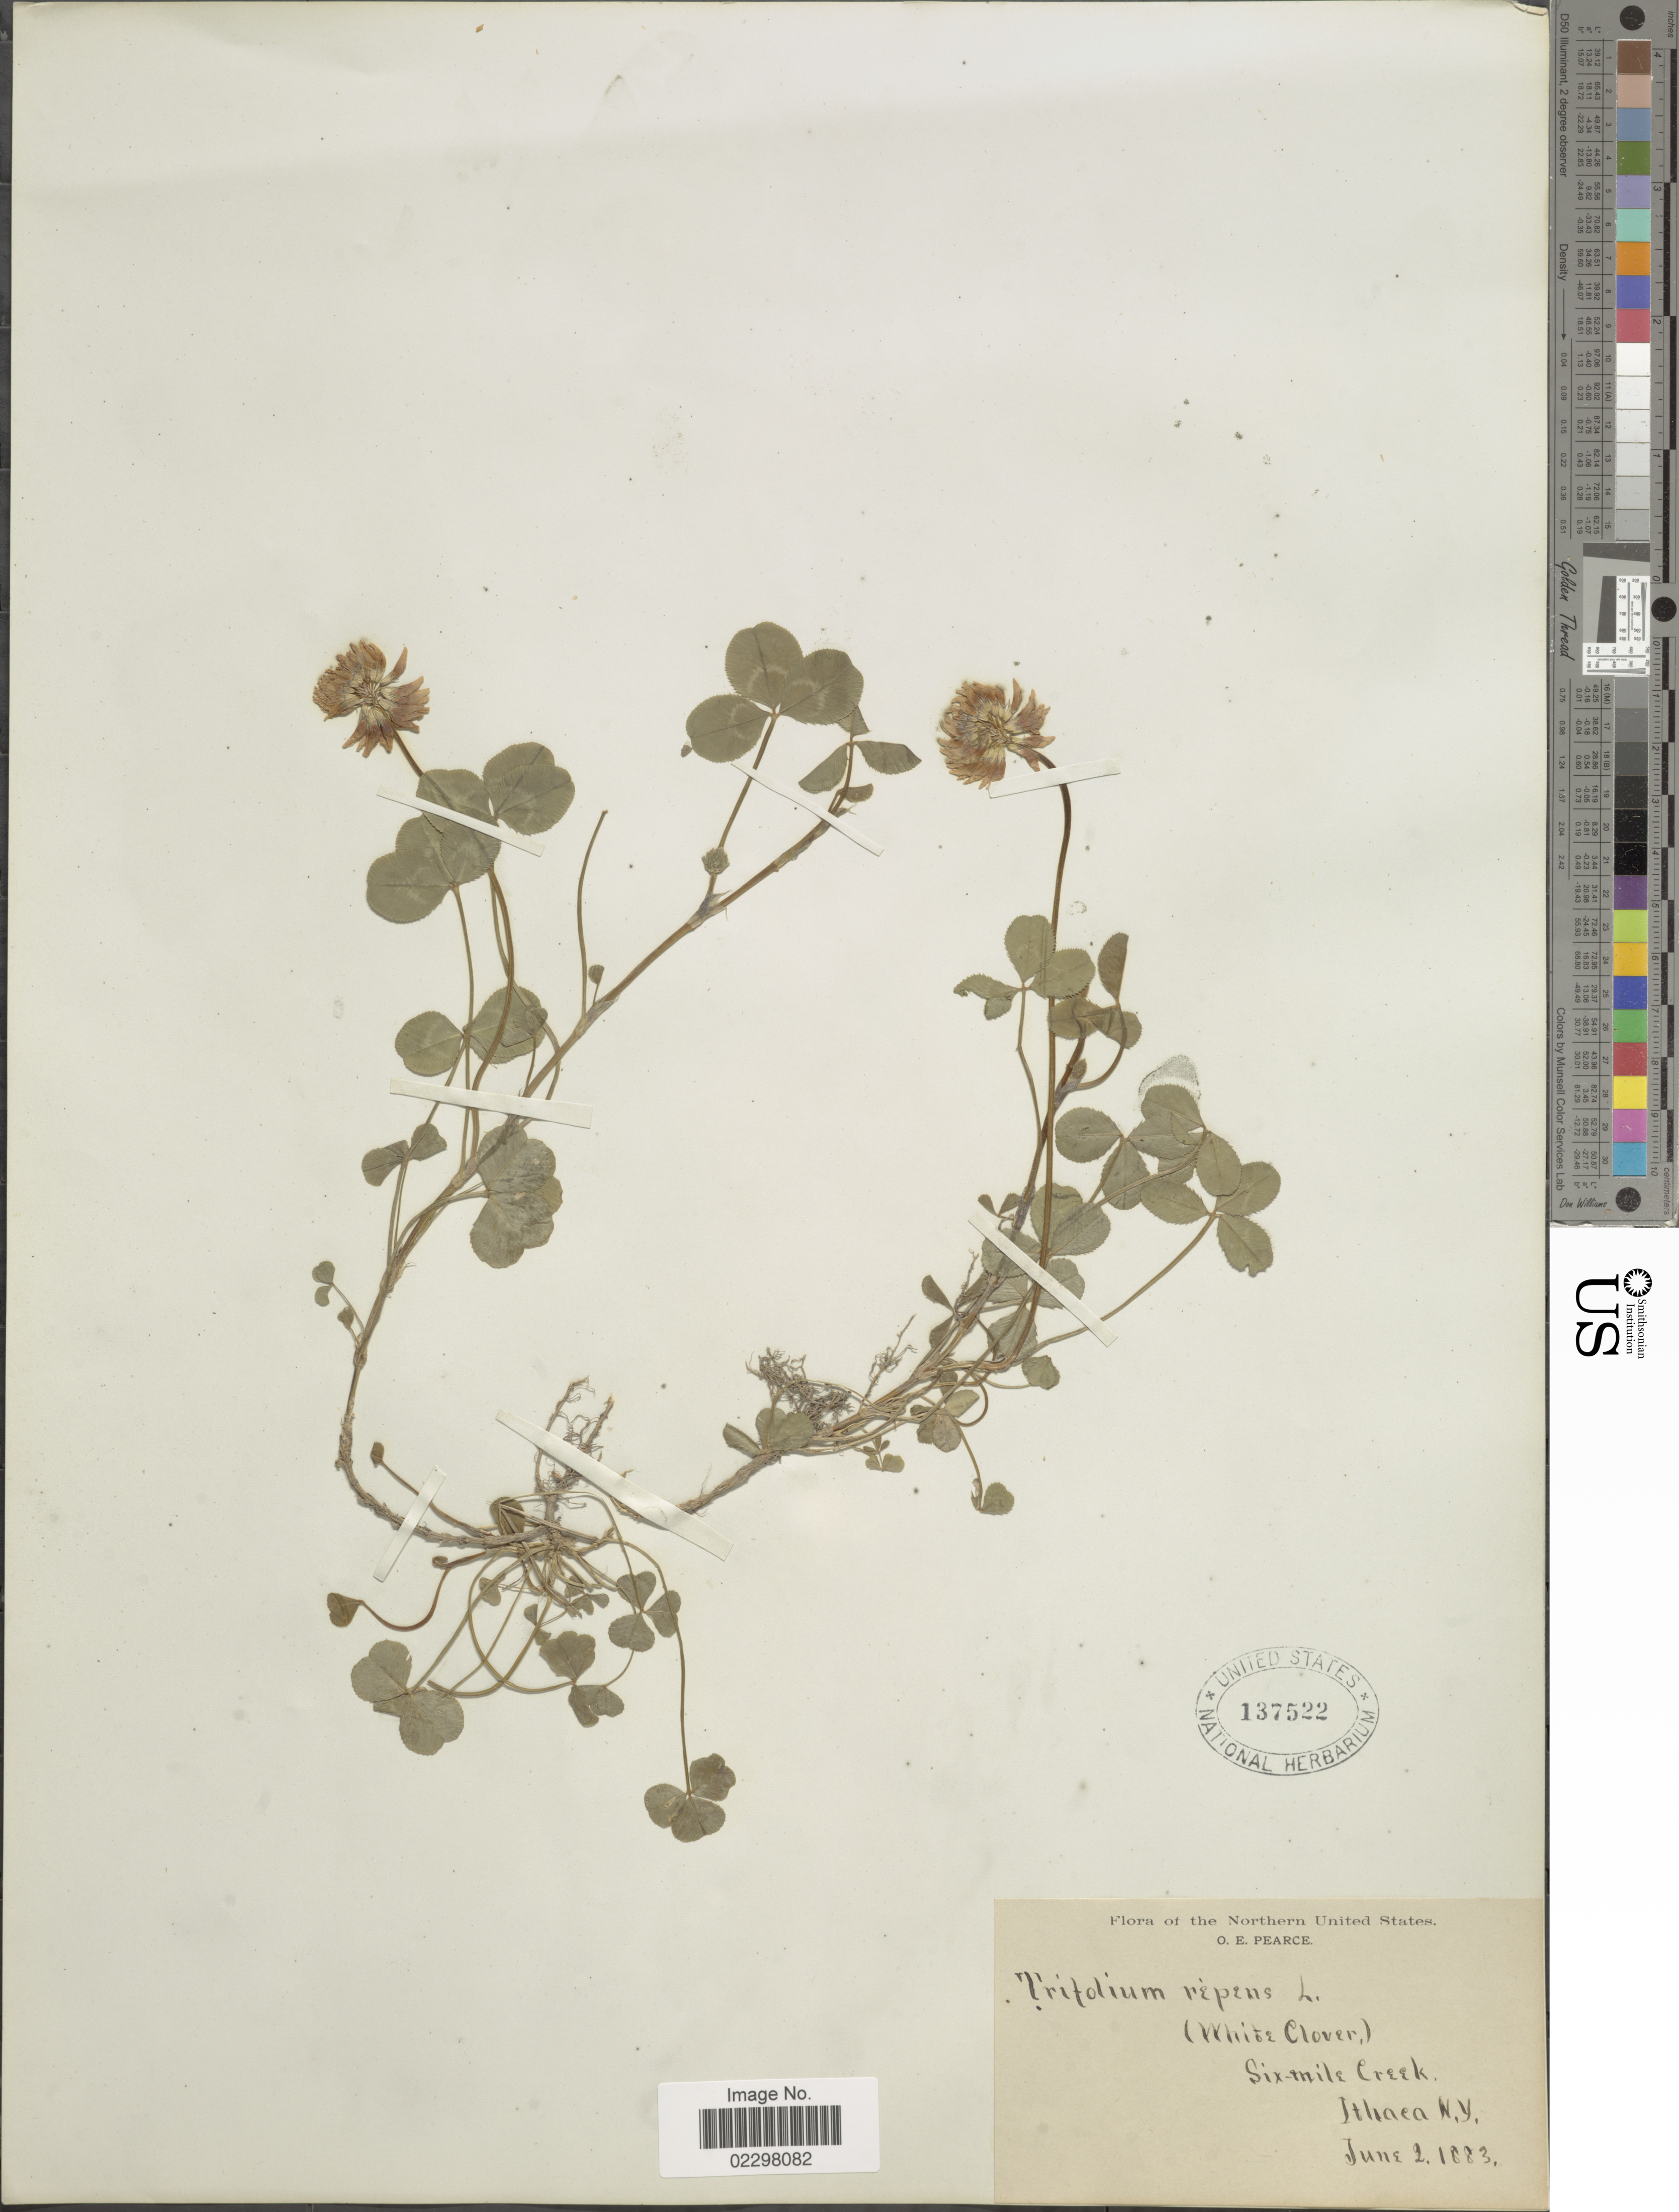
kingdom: Plantae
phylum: Tracheophyta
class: Magnoliopsida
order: Fabales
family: Fabaceae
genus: Trifolium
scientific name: Trifolium repens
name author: L.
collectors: O. E. Pearce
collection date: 1883-06-02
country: United States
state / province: New York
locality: Northern United States, (White Clover) Six-Mile Creek, Ithaca.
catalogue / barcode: US 137522